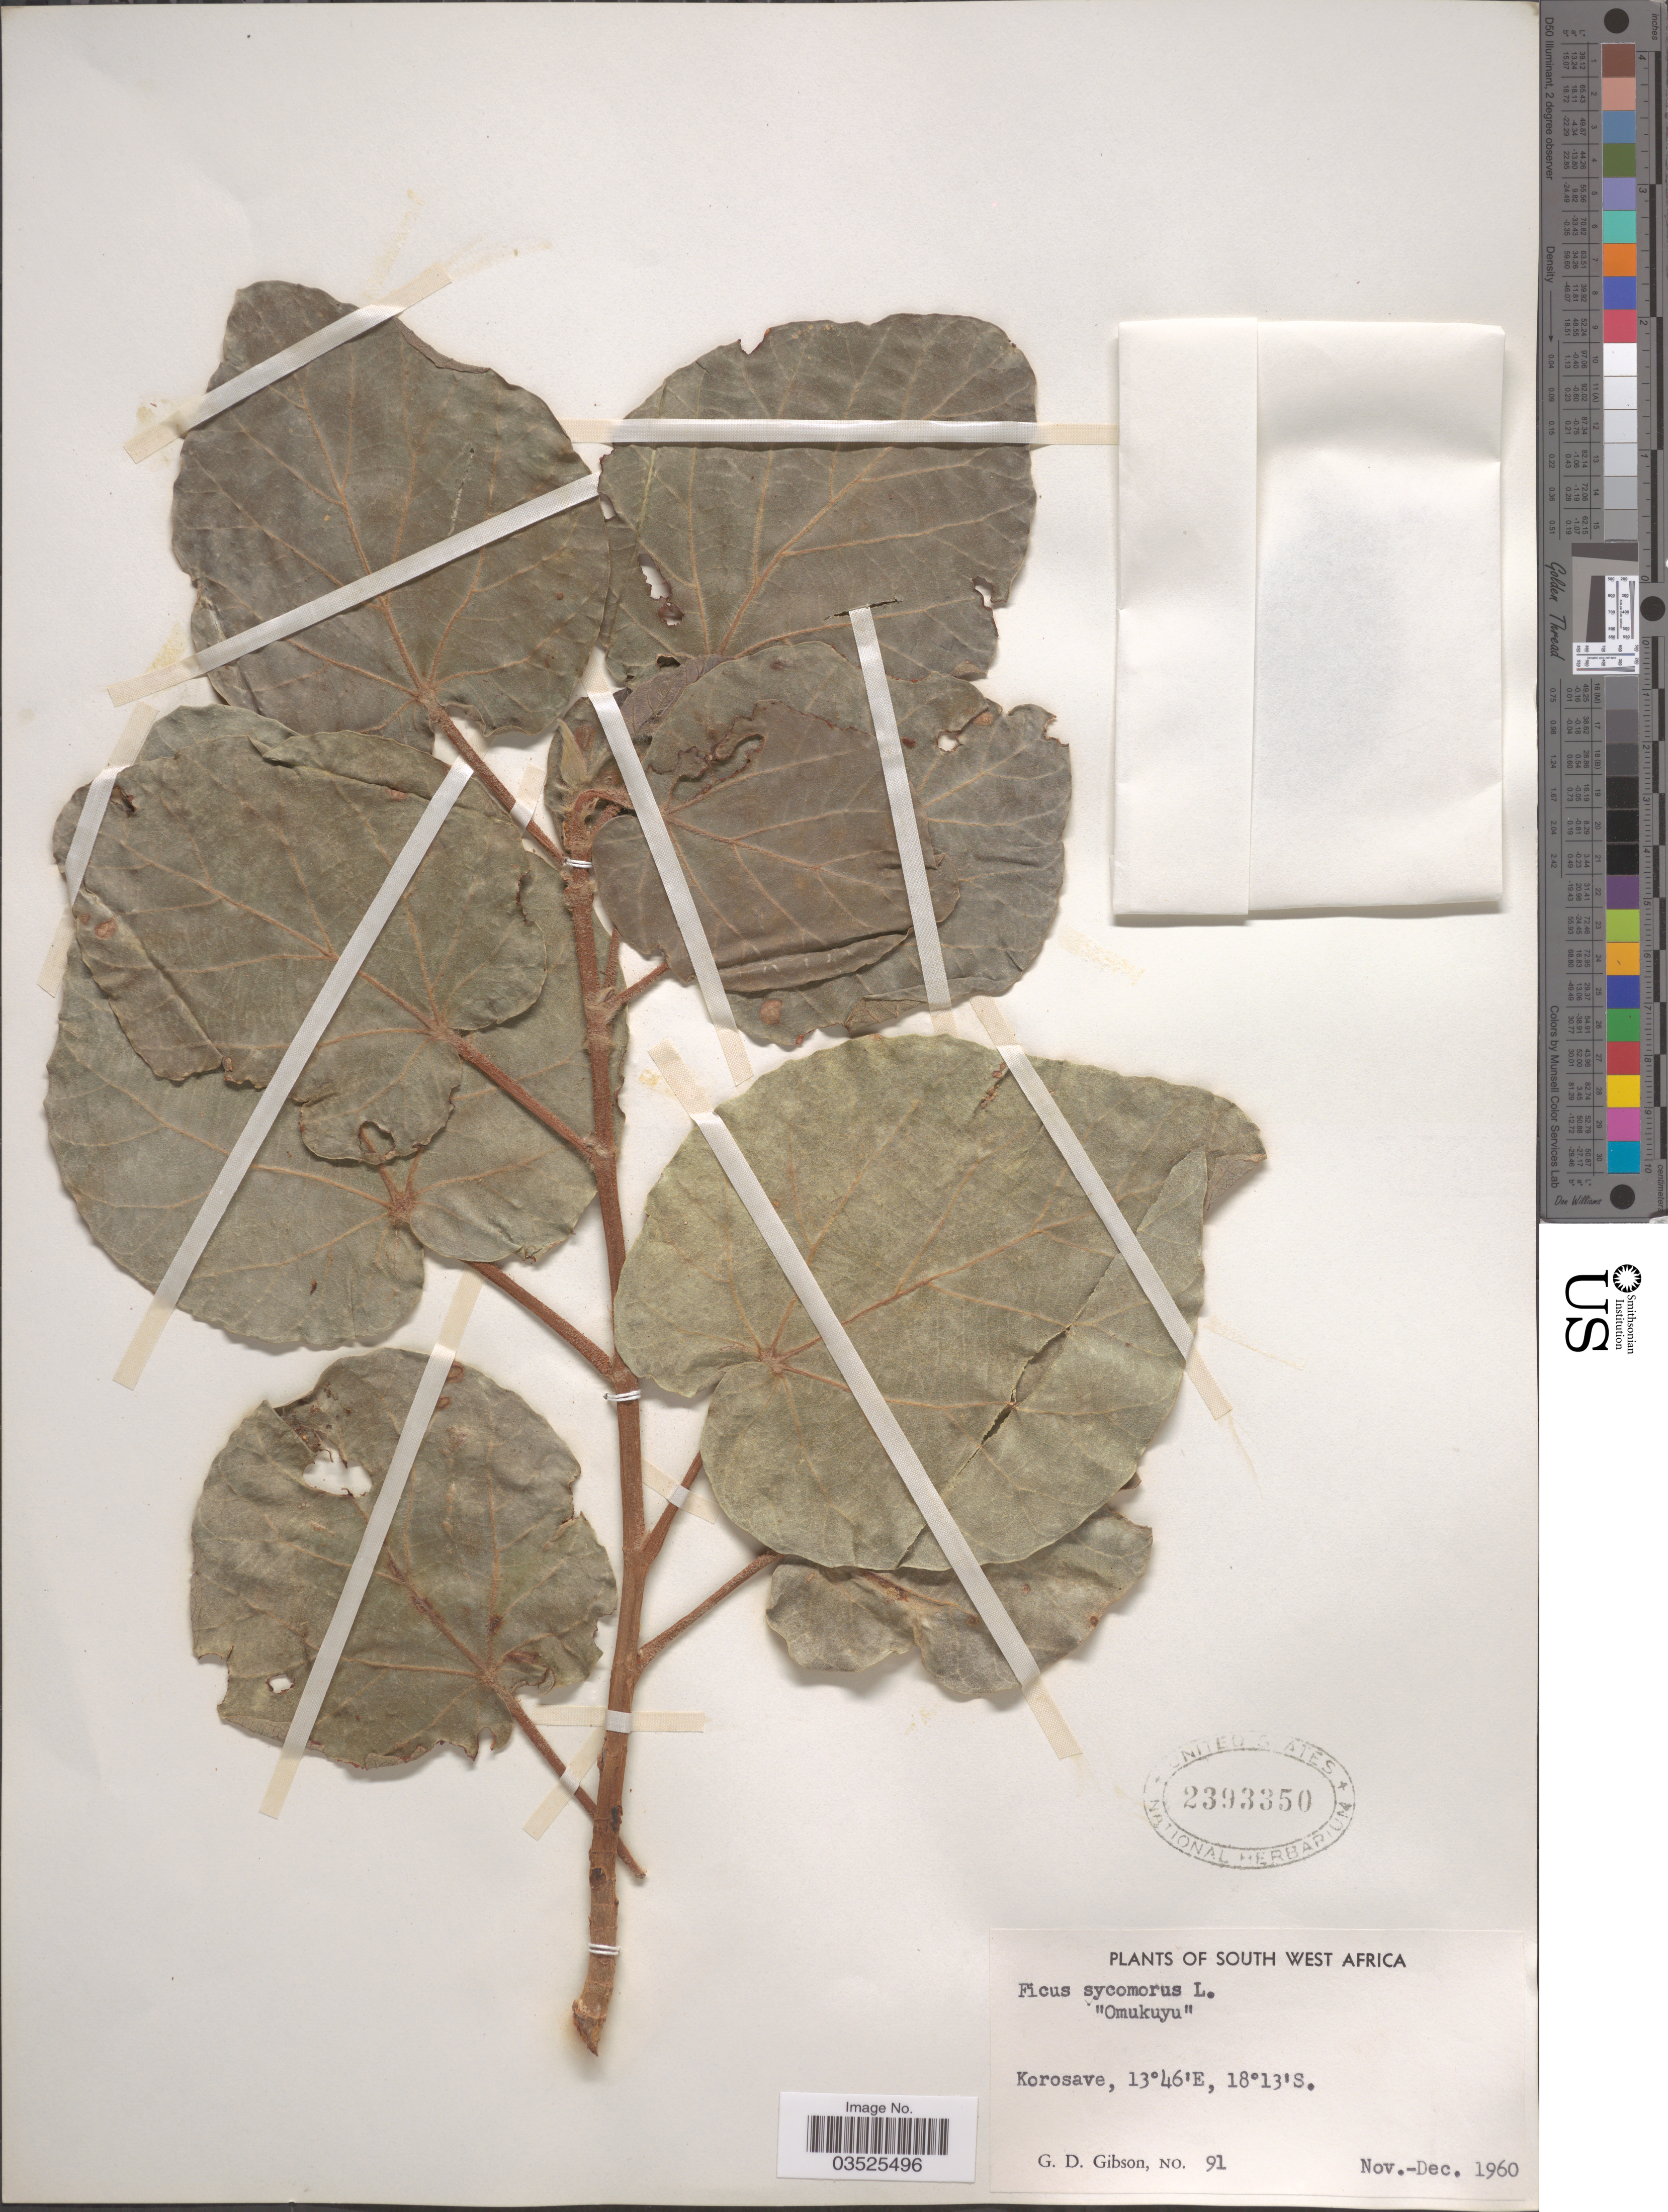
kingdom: Plantae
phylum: Tracheophyta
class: Magnoliopsida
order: Rosales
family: Moraceae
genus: Ficus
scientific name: Ficus sycomorus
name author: L.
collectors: G. D. Gibson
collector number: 91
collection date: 1960-11/1960-12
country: Namibia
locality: South West Africa, Korosave.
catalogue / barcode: US 2393350